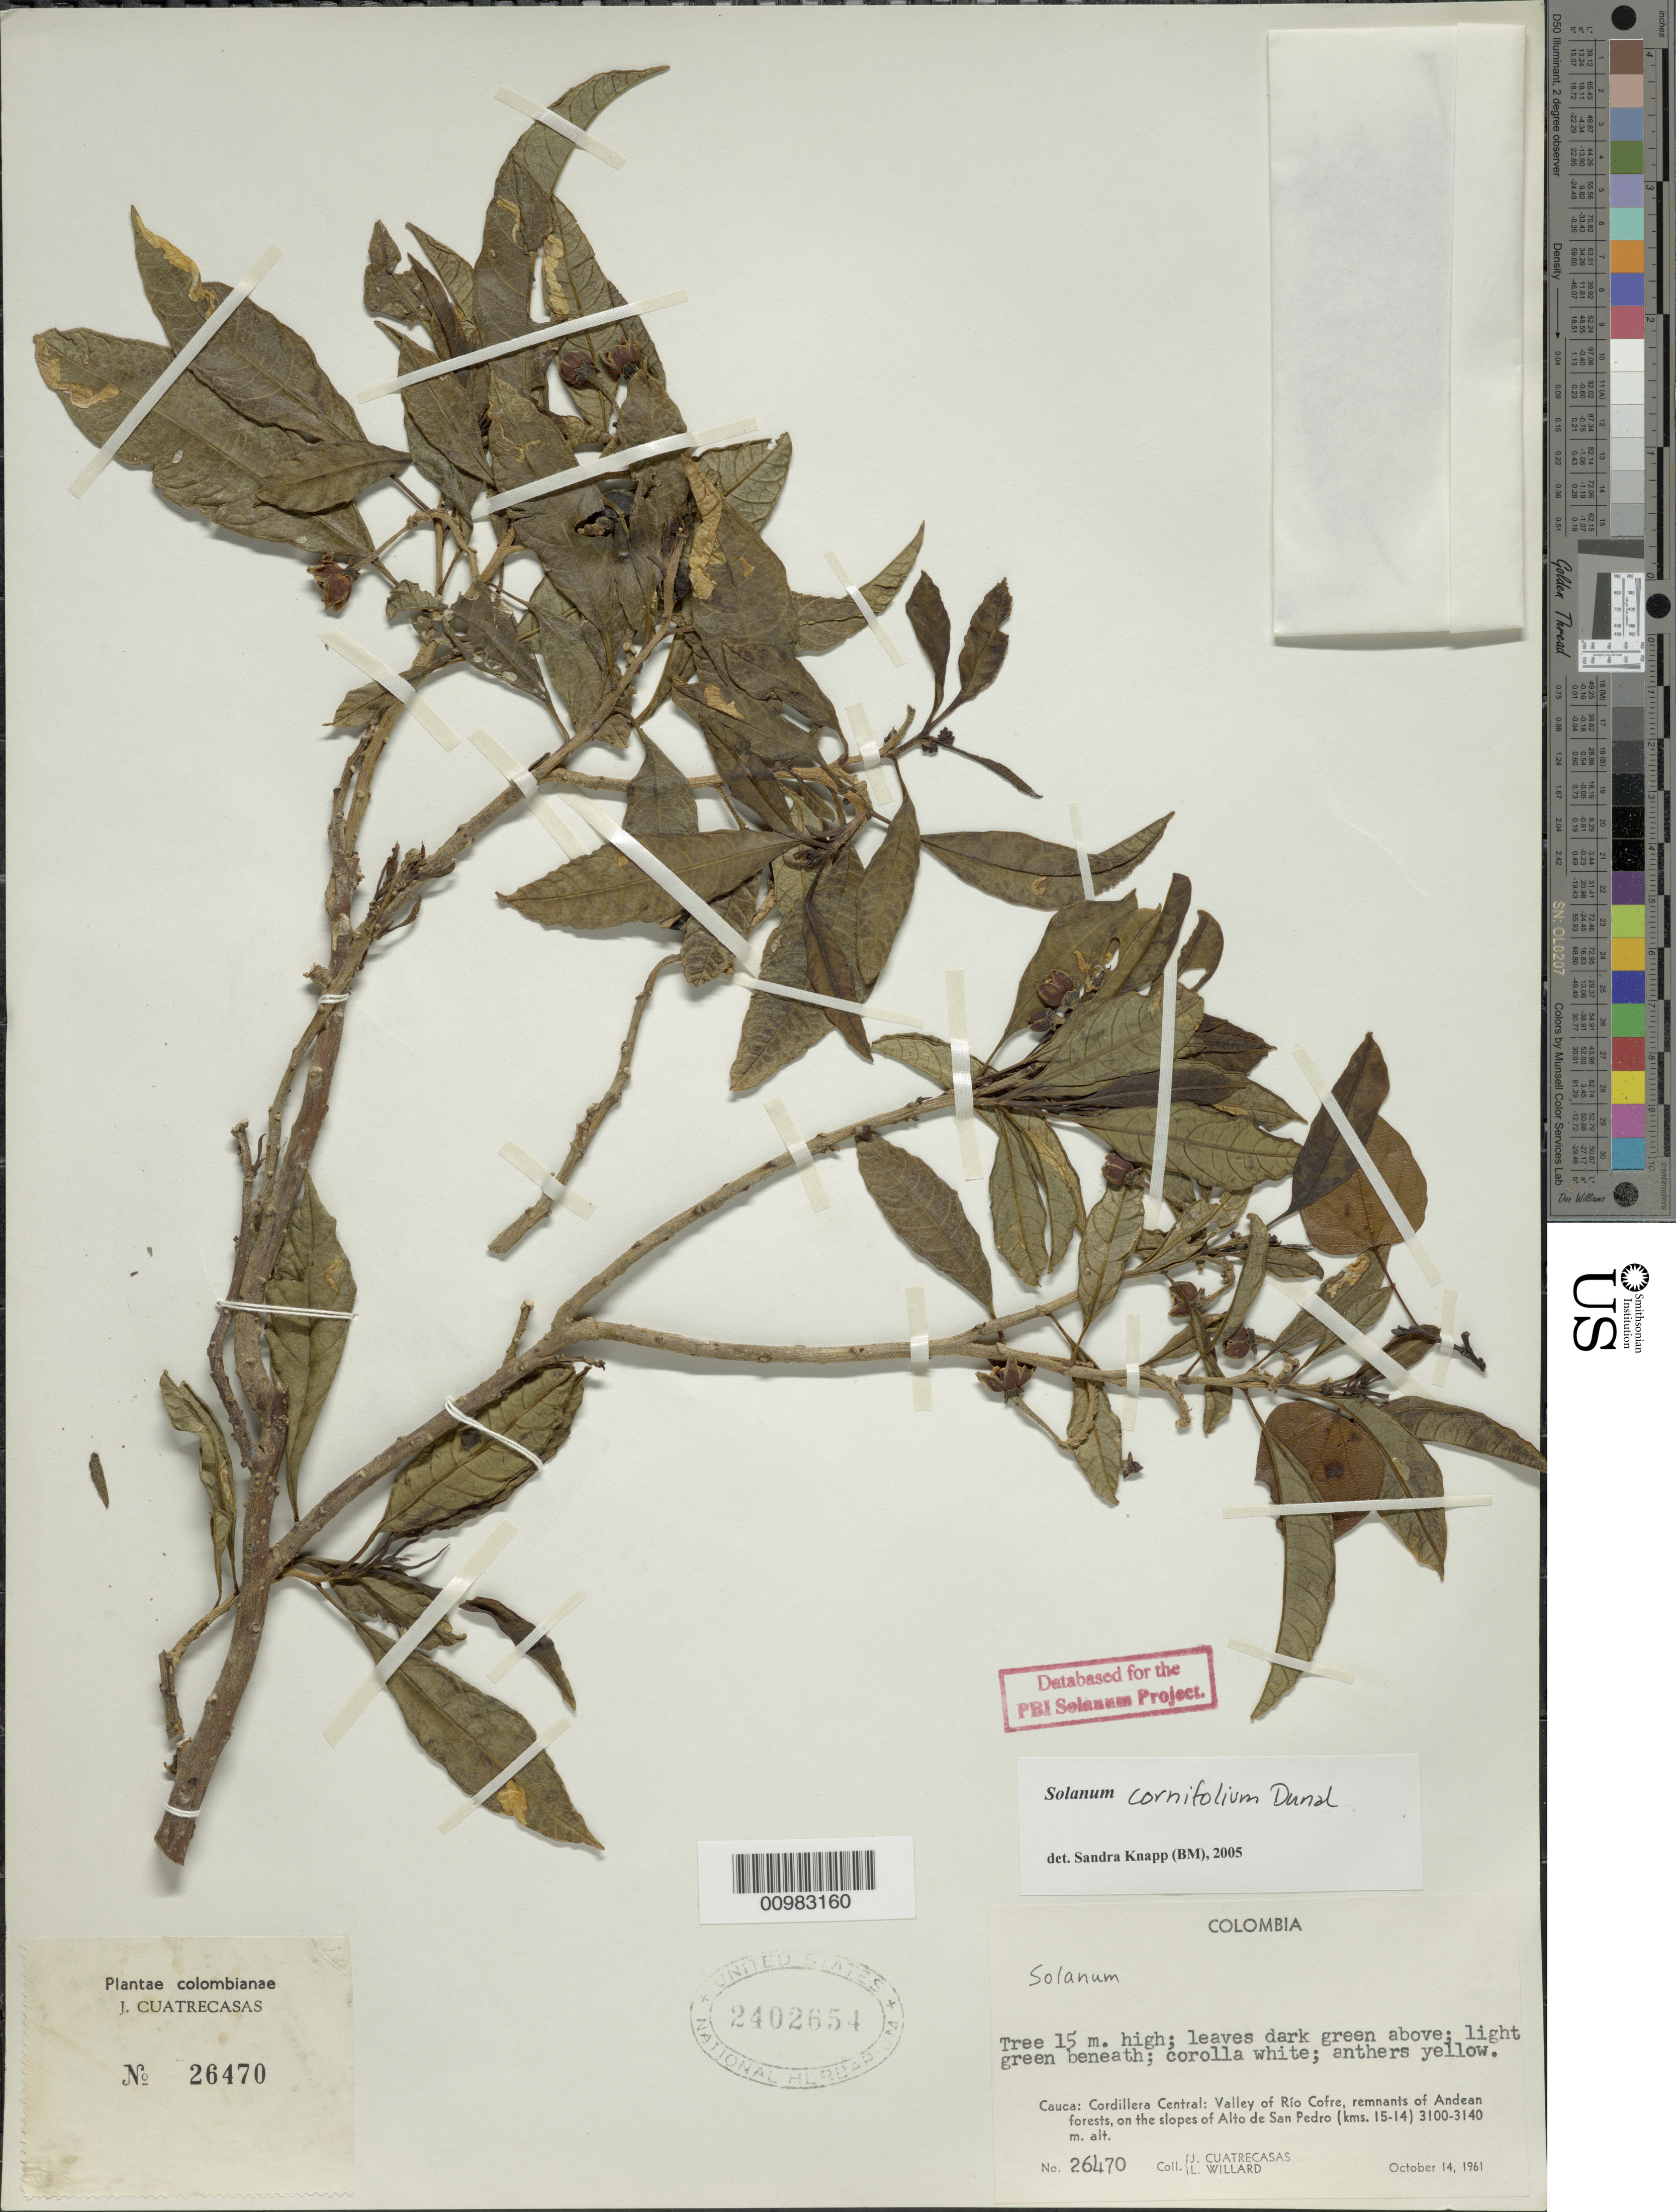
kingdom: Plantae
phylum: Tracheophyta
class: Magnoliopsida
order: Solanales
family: Solanaceae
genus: Solanum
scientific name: Solanum cornifolium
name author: Dunal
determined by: Knapp, S. D.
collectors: J. Cuatrecasas & L. Willard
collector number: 26470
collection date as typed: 14 Oct 1961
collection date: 1961-10-14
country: Colombia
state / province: Cauca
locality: Cordillera Central, valley of Río Cofré, on the slopes of Alto de San Pedro (kms 15-14)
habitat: remnants of Andean forests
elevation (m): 3100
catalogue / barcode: US 2402654